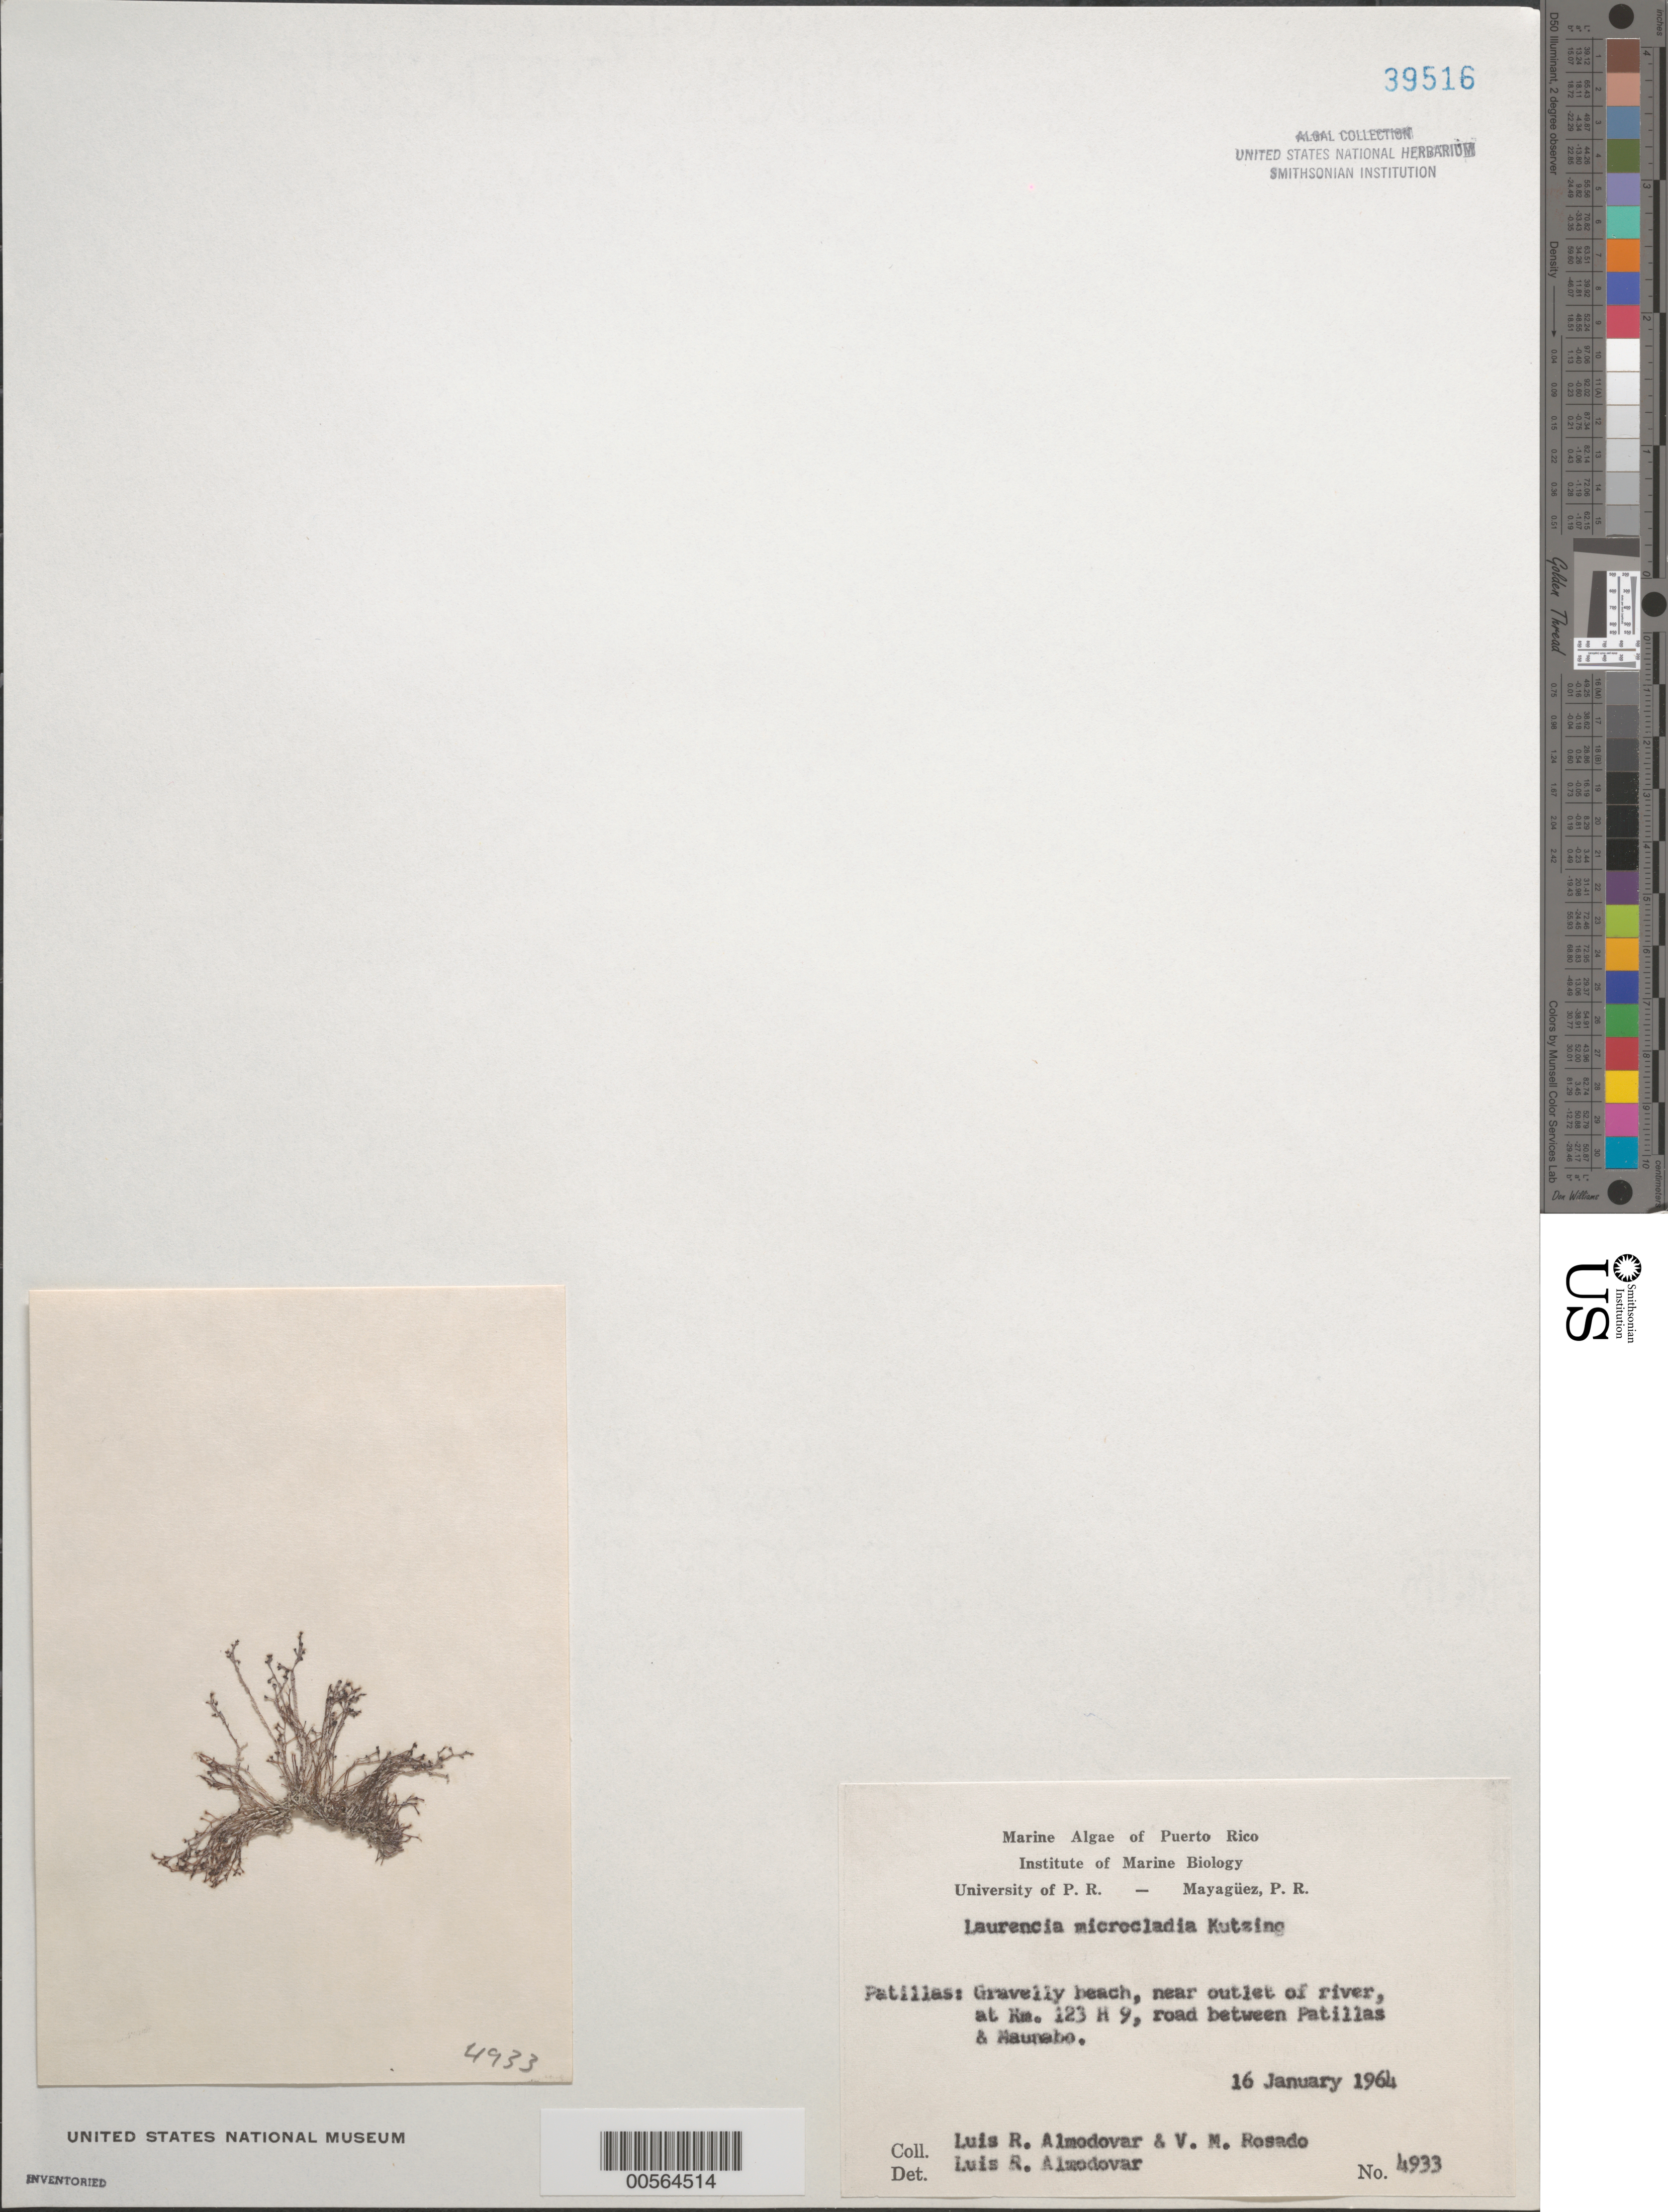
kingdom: Plantae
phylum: Rhodophyta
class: Florideophyceae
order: Ceramiales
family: Rhodomelaceae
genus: Laurencia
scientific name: Laurencia microcladia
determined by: Almodovar, L. R.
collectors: L. Almodovar & V. Rosado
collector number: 4933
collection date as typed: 16 Jan 1964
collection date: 1964-01-16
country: Puerto Rico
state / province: Patillas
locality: Between Patillas and Maunabo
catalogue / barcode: US 39516